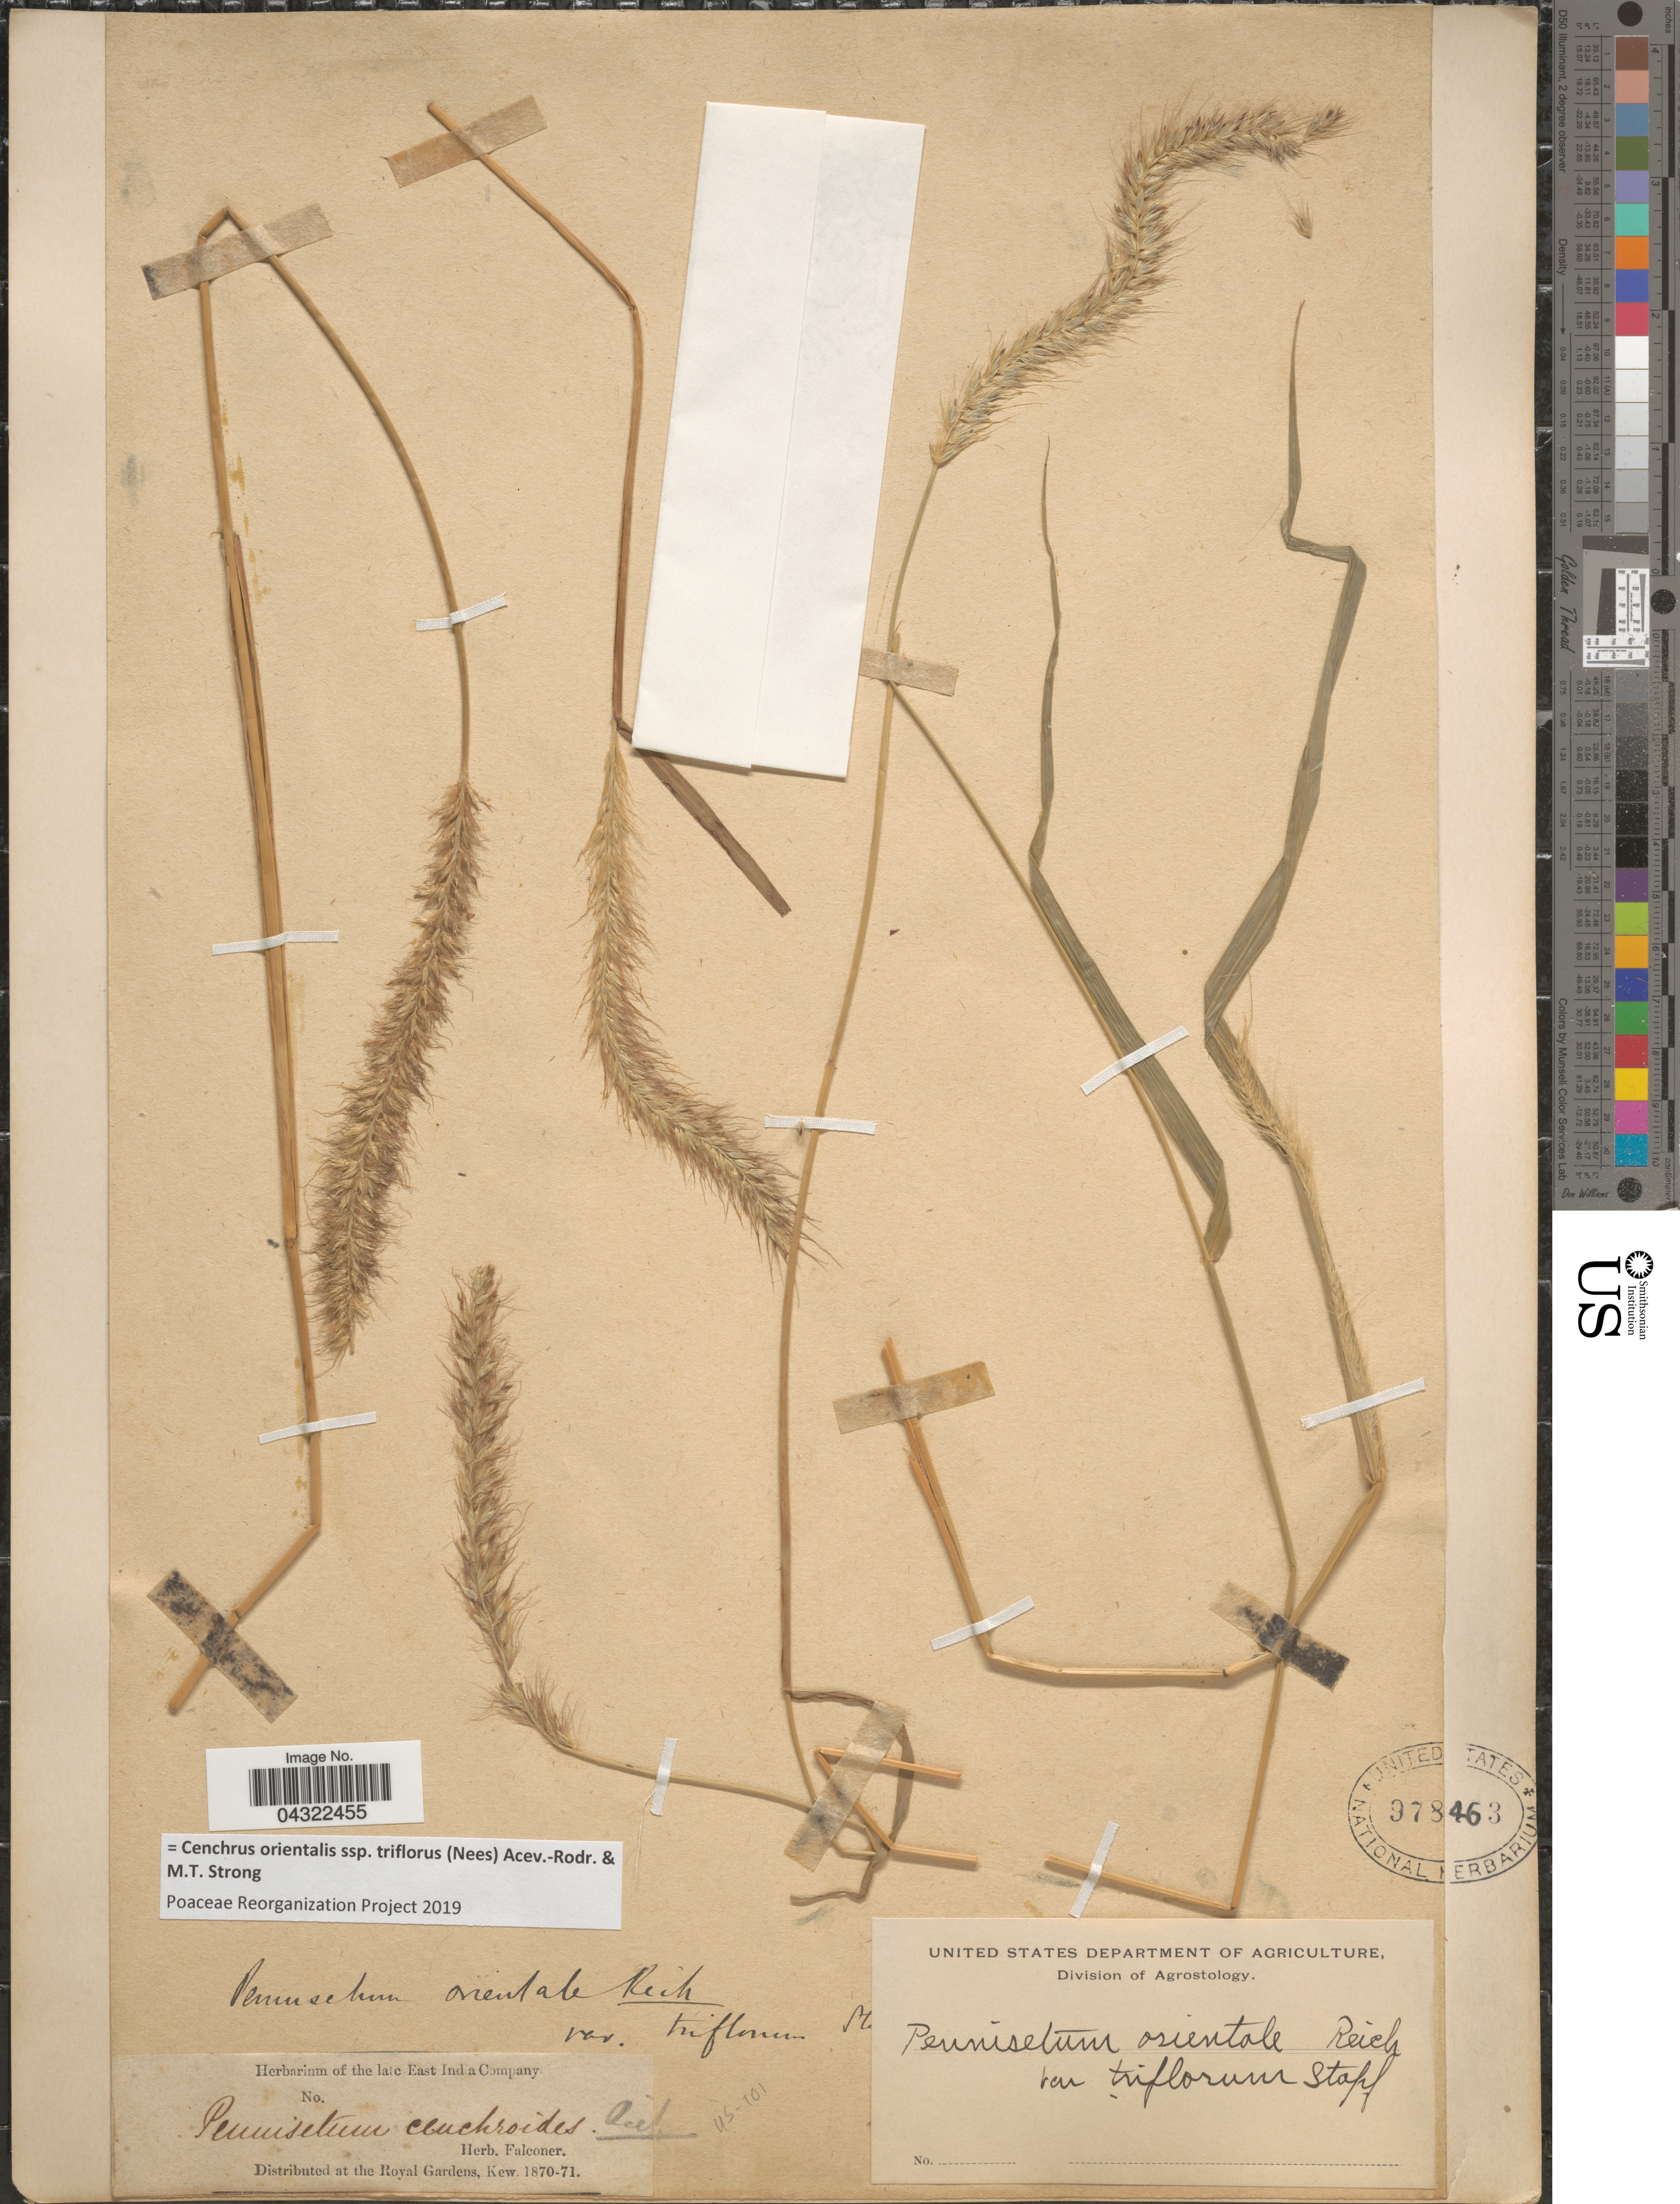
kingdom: Plantae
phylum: Tracheophyta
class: Liliopsida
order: Poales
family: Poaceae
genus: Cenchrus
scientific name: Cenchrus orientalis subsp. triflorus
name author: (Nees) Acev.-Rodr. & M.T. Strong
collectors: ex herb. Falconer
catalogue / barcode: US 978463